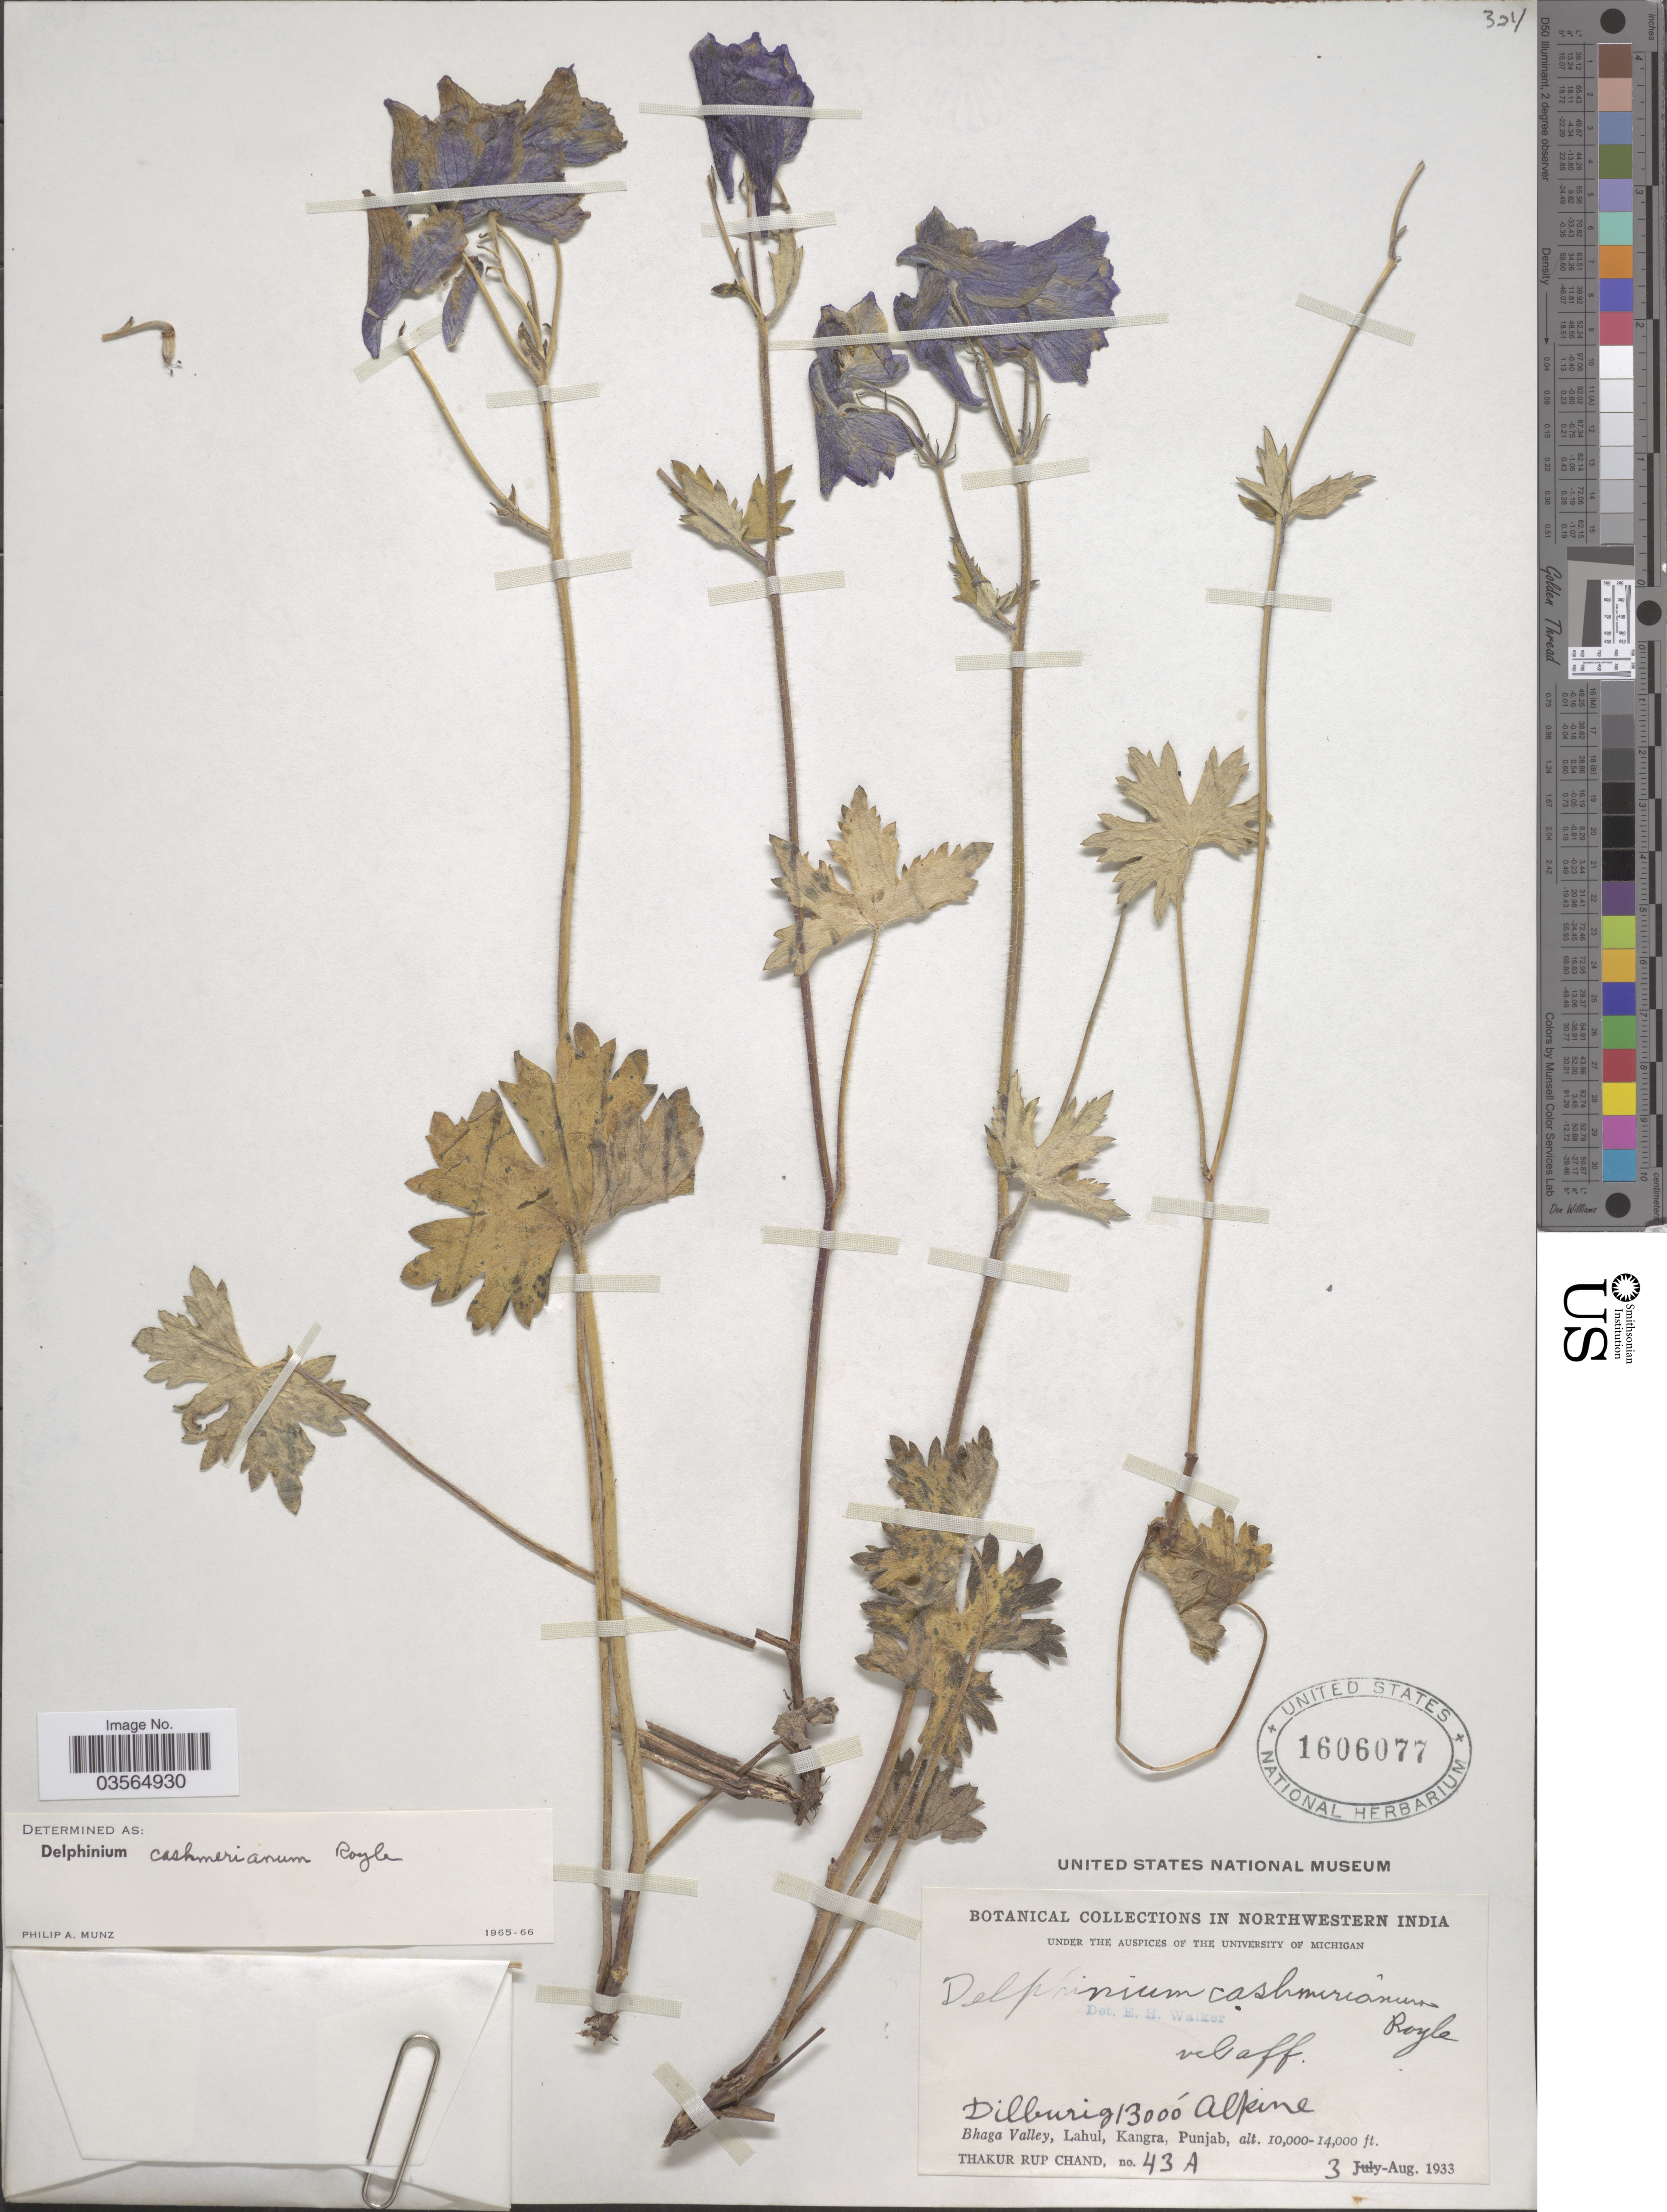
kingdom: Plantae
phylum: Tracheophyta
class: Magnoliopsida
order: Ranunculales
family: Ranunculaceae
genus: Delphinium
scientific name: Delphinium cashmerianum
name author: Royle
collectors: T. R. Chand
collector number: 43A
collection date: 1933-08-03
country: India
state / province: Punjab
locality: Northwestern India. Dilburig. Bhaga Valley, Lahul, Kangra.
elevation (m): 3962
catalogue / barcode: US 1606077